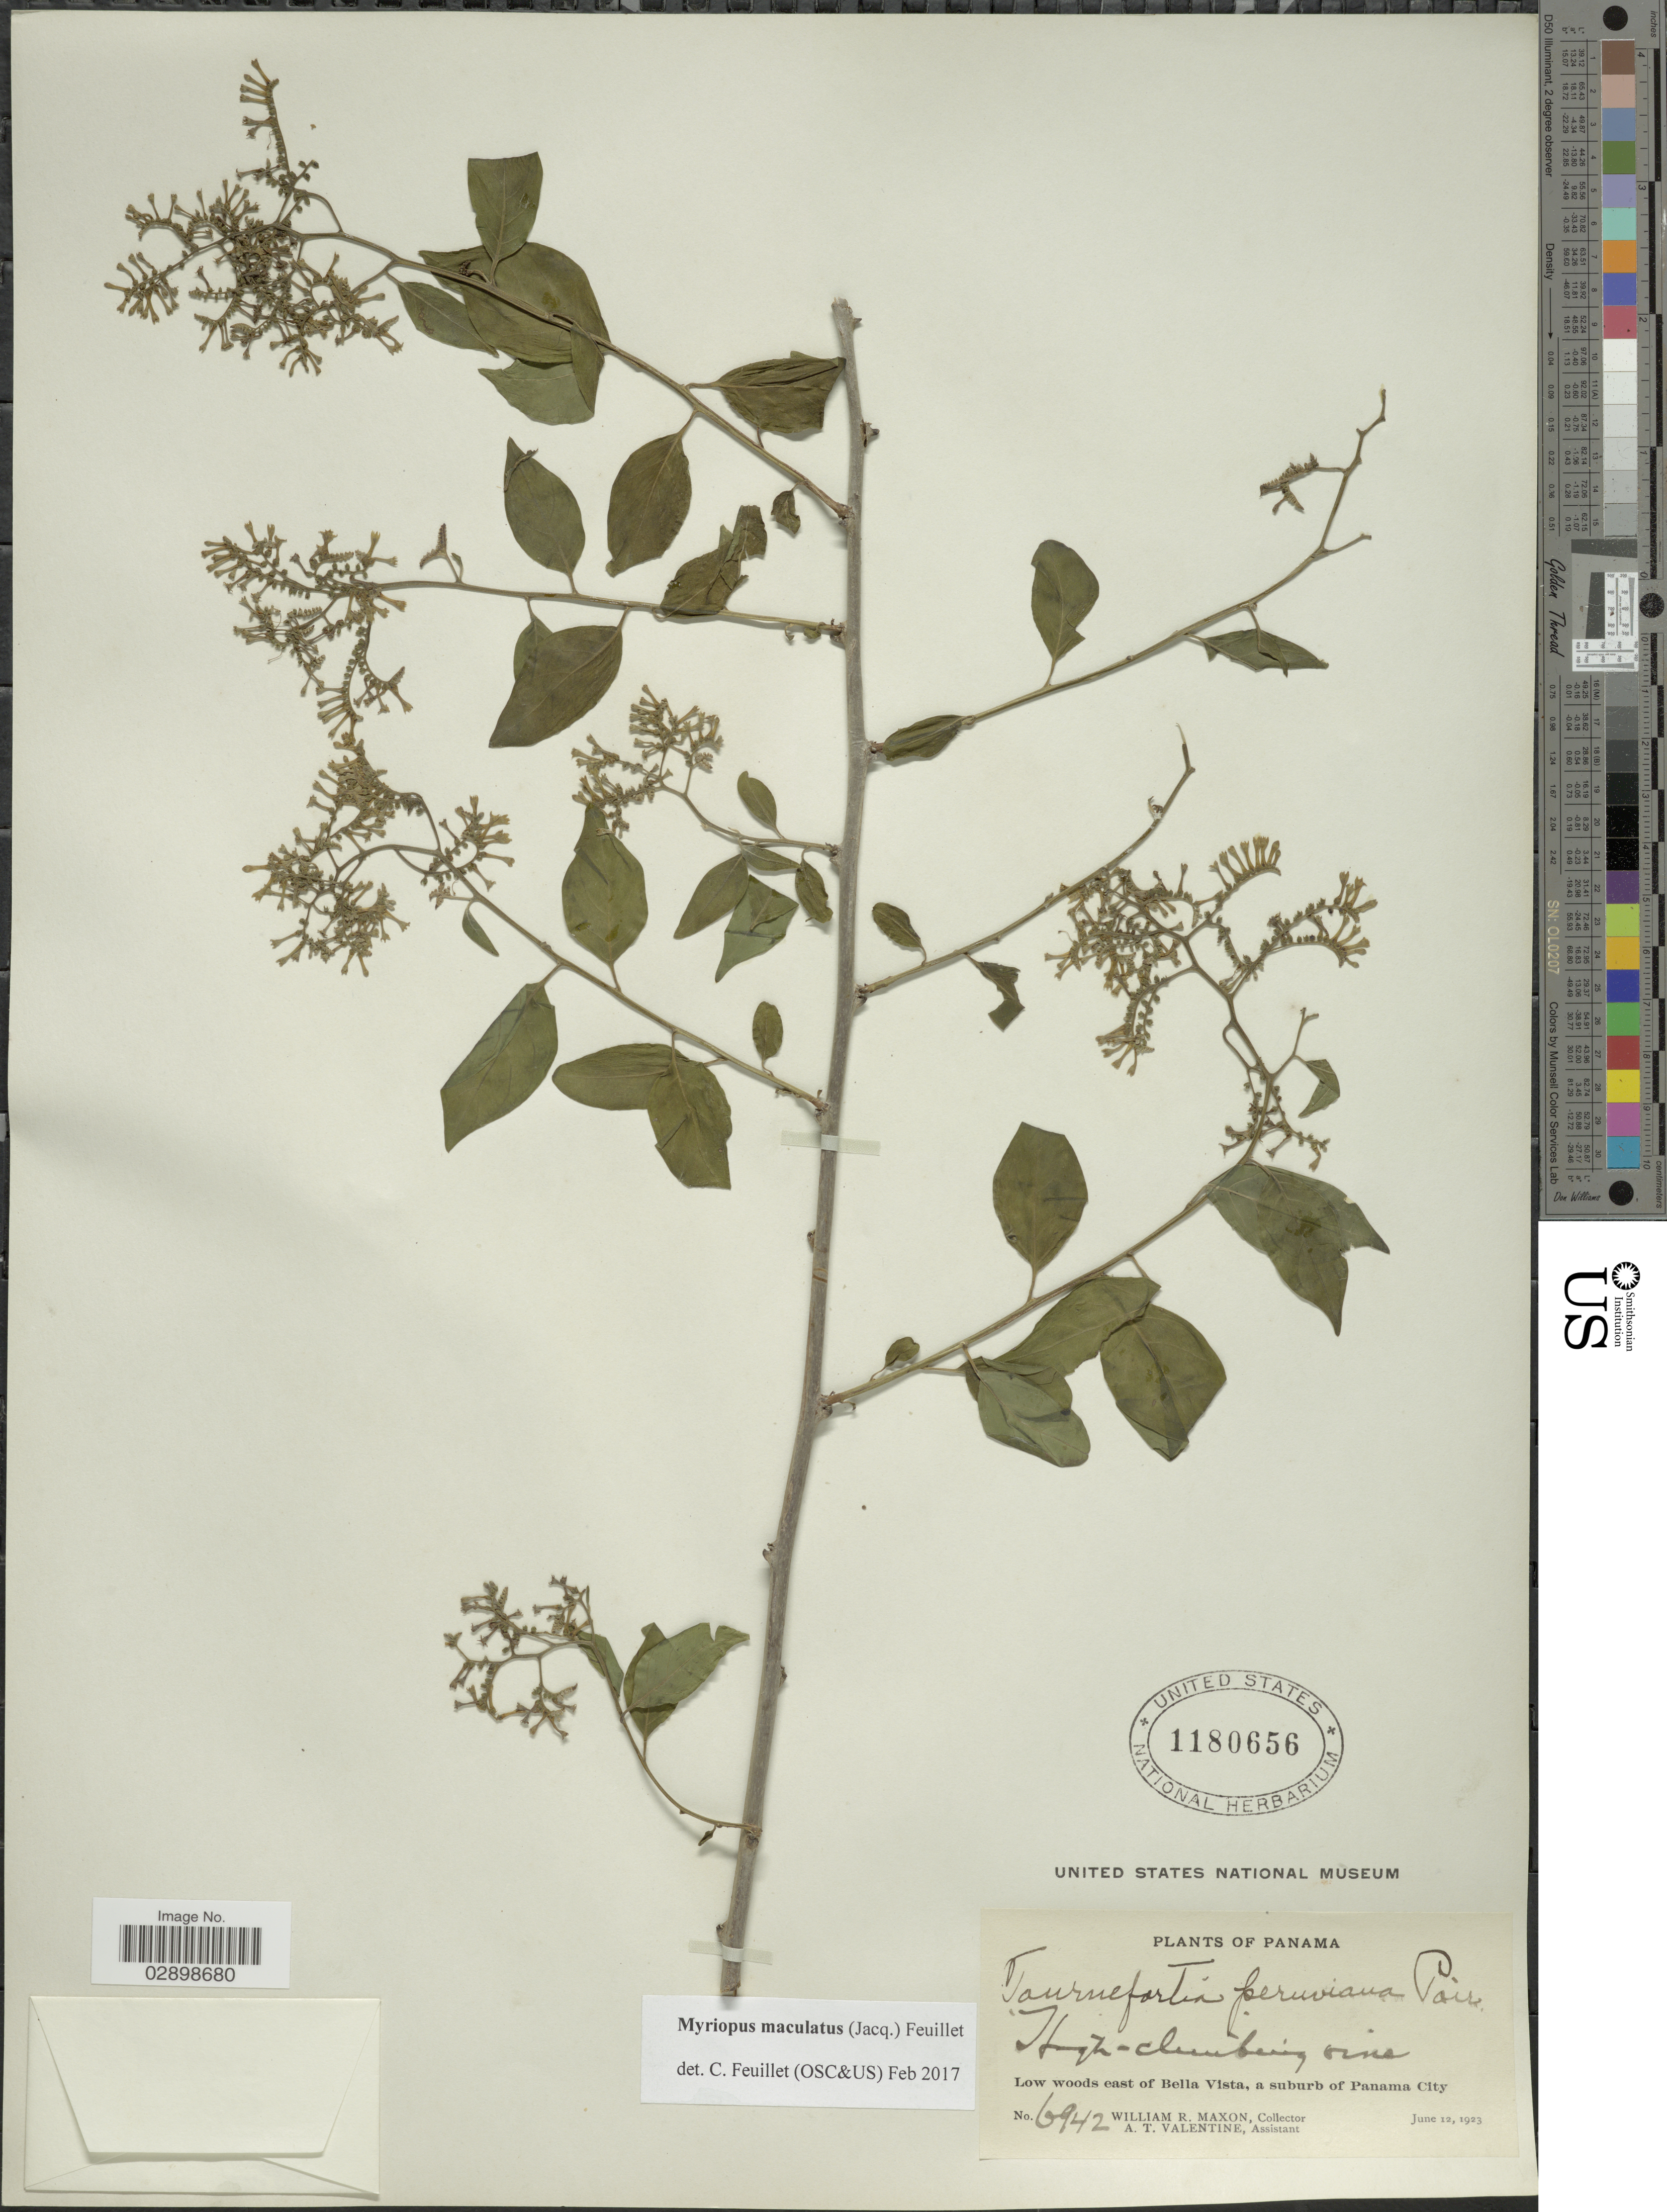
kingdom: Plantae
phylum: Tracheophyta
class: Magnoliopsida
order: Boraginales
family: Heliotropiaceae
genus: Myriopus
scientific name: Myriopus maculatus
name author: (Jacq.) Feuillet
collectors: W. R. Maxon & A. Valentine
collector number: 6942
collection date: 1923-06-12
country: Panama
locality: Low woods east of Bella Vista, a suburb of Panama City.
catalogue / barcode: US 1180656